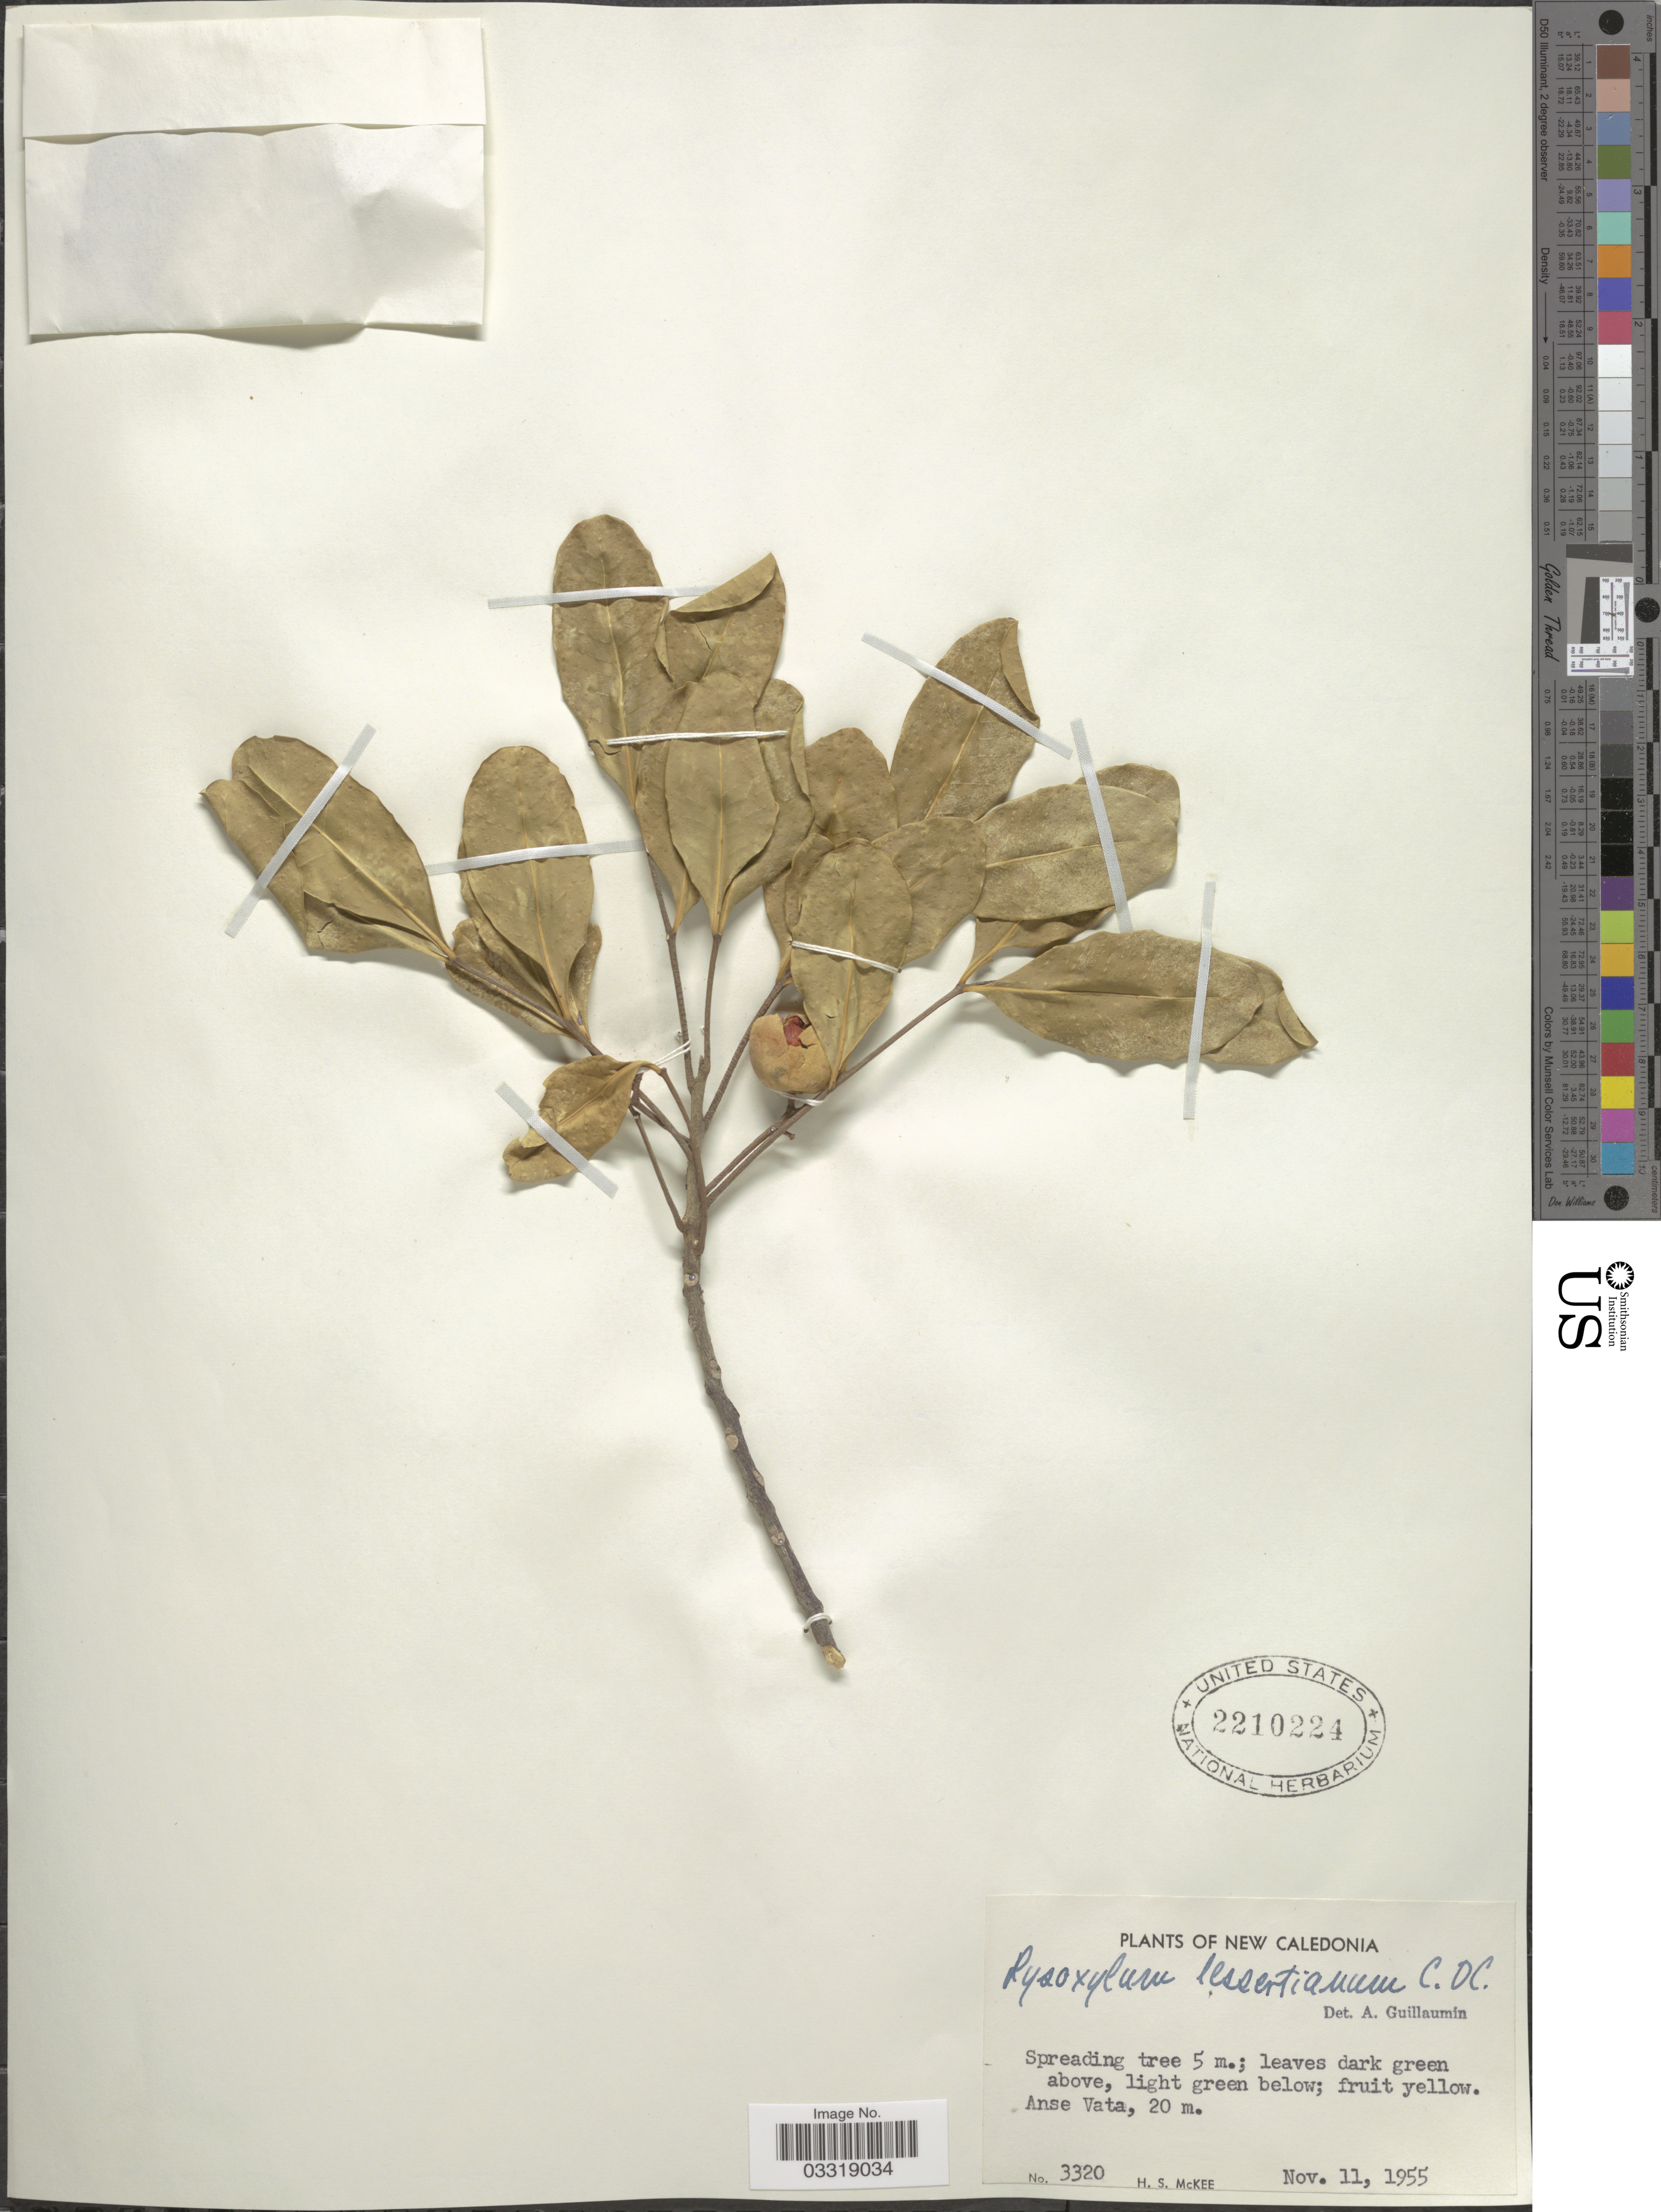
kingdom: Plantae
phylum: Tracheophyta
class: Magnoliopsida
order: Sapindales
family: Meliaceae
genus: Didymocheton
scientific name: Didymocheton bijugus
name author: (Labill.) Holzmeyer & Mabb.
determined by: Strong, Mark T., (BOT), Smithsonian Institution - National Museum of Natural History (UNITED STATES)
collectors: H. S. McKee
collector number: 3320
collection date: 1955-11-11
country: New Caledonia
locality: Anse Vata.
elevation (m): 20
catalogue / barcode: US 2210224